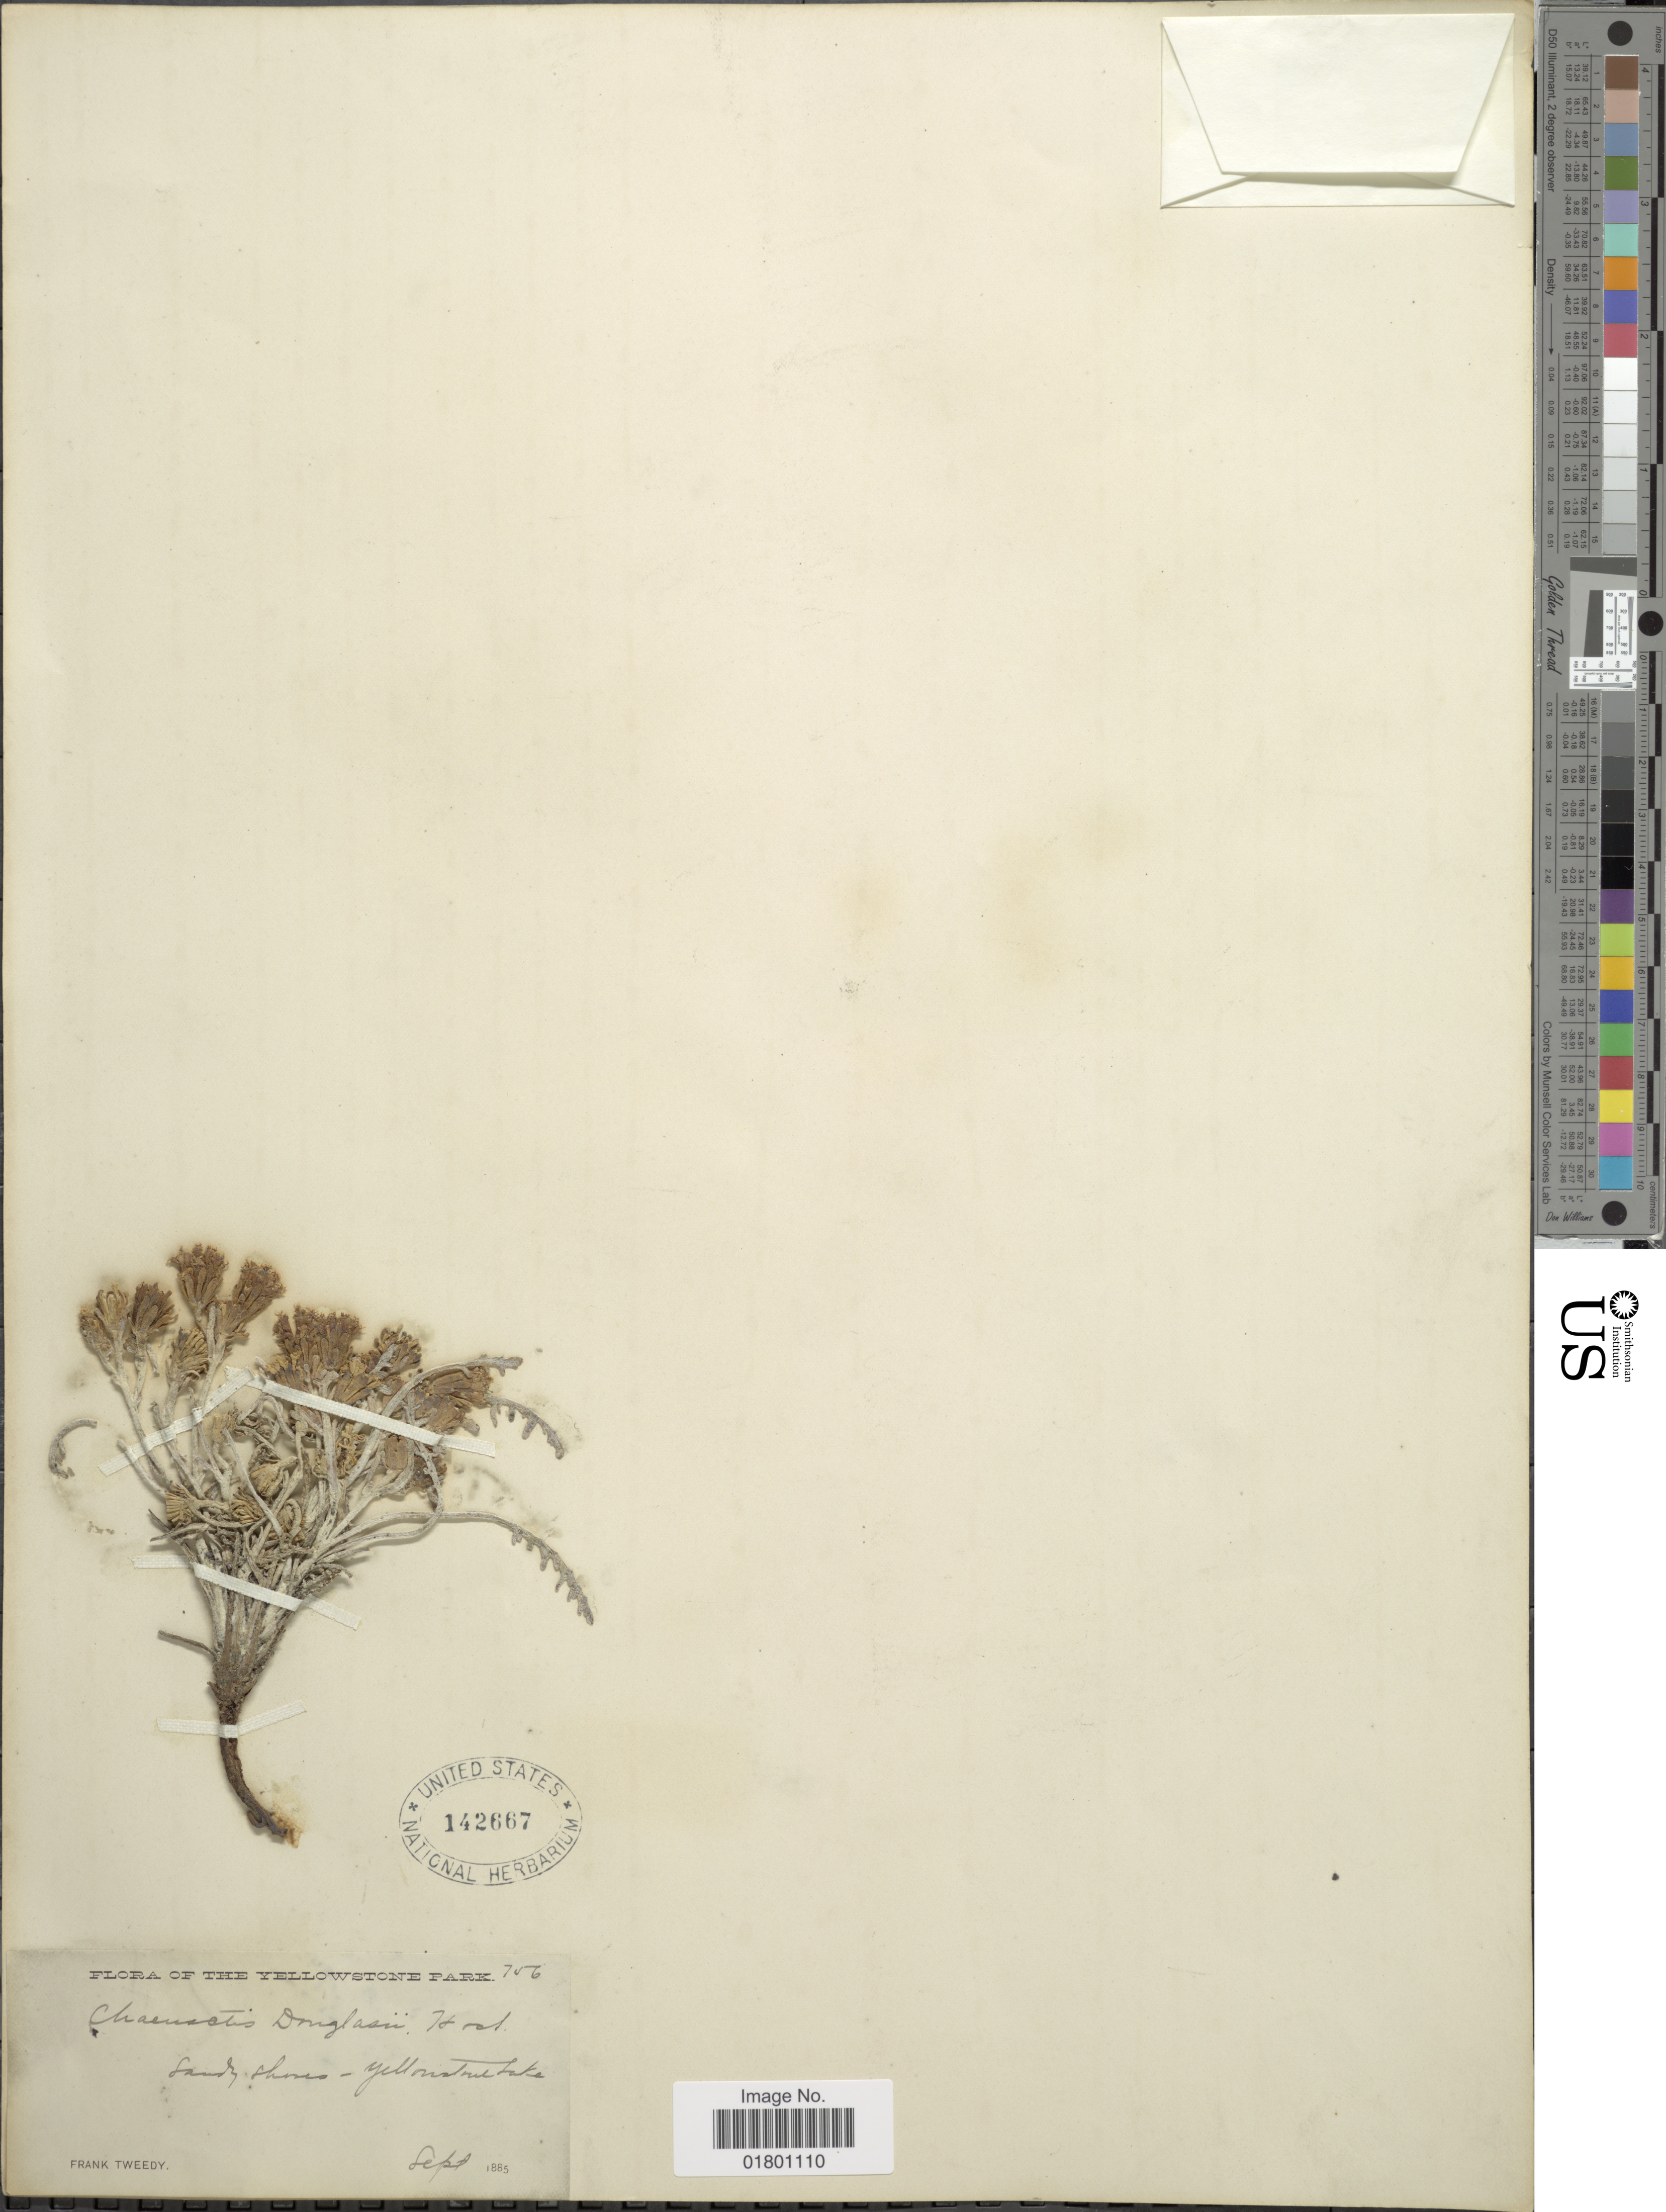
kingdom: Plantae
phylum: Tracheophyta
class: Magnoliopsida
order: Asterales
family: Asteraceae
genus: Chaenactis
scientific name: Chaenactis douglasii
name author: Hook. & Arn.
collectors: F. Tweedy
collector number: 756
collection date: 1885-09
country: United States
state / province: Wyoming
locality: The Yellowstone Park, Sandy Shores - Yellowstone Lake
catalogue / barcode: US 142667